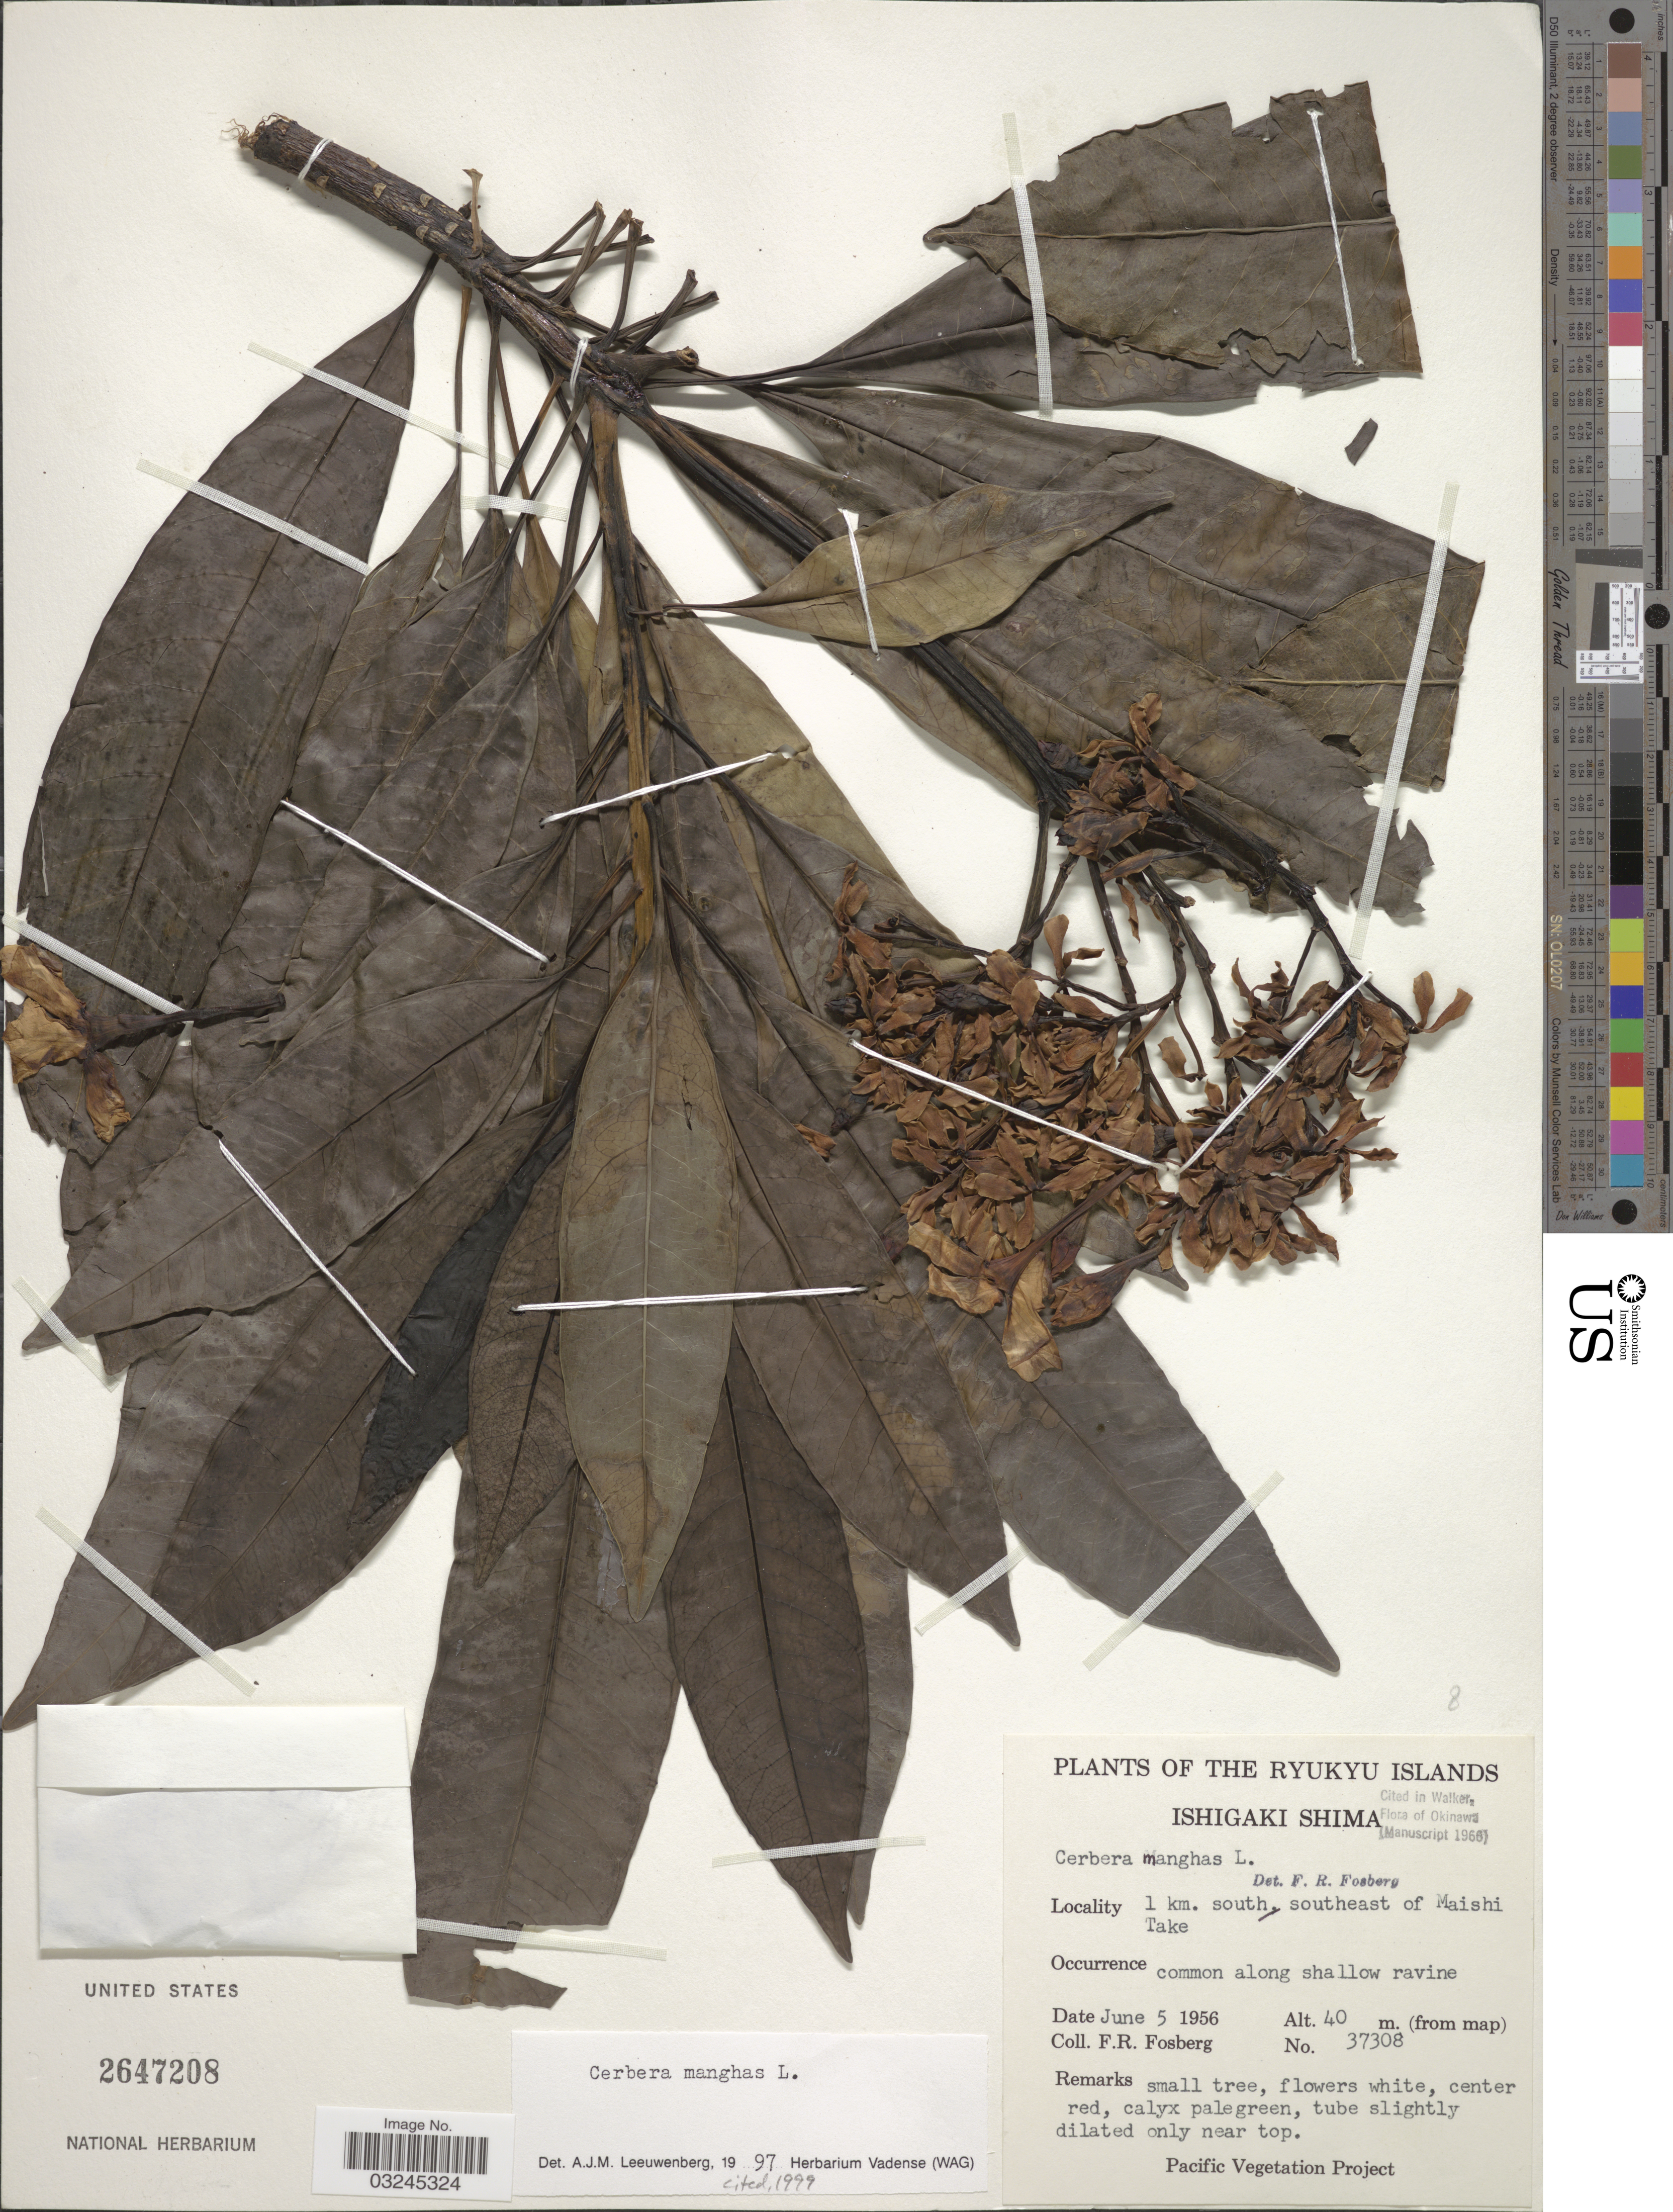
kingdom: Plantae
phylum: Tracheophyta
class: Magnoliopsida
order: Gentianales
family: Apocynaceae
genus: Cerbera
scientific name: Cerbera manghas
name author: L.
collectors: F. R. Fosberg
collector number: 37308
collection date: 1956-06-05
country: Japan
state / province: Okinawa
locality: The Ryukyu Islands. Ishigaki Shima. 1 km. south southeast of Maishi Take.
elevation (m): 40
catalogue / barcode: US 2647208